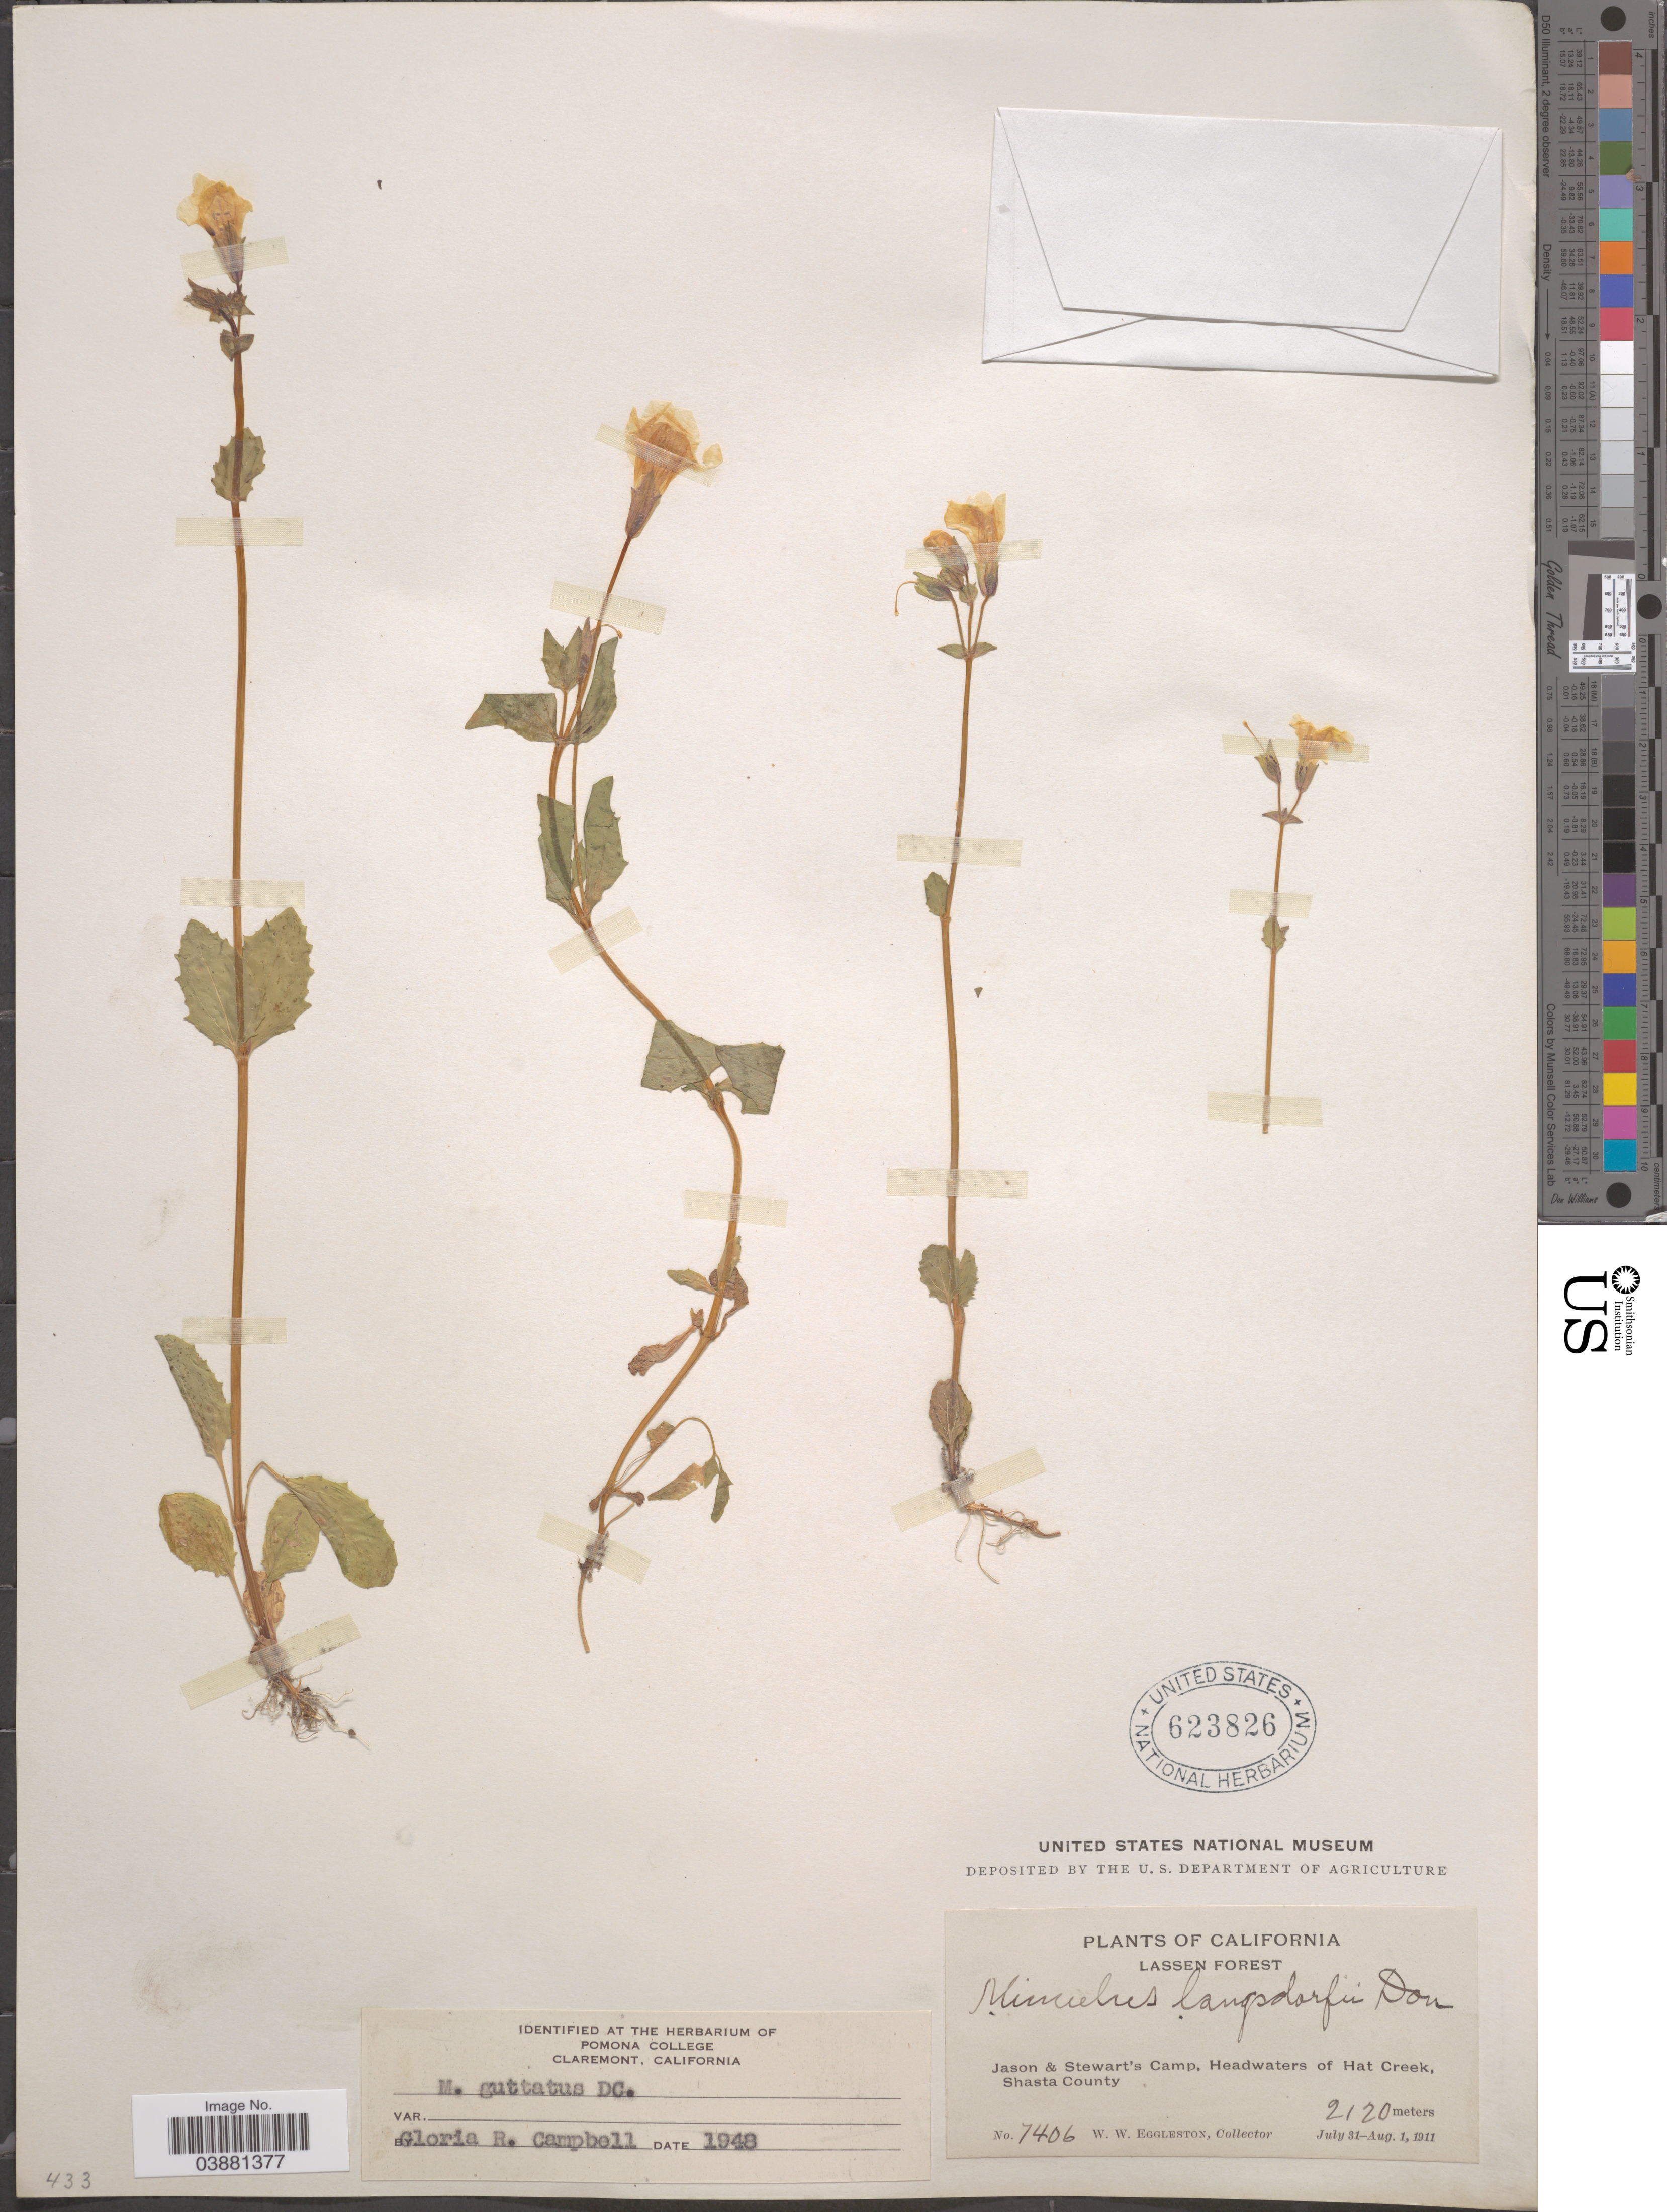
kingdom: Plantae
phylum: Tracheophyta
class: Magnoliopsida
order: Lamiales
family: Phrymaceae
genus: Mimulus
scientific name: Mimulus guttatus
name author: DC.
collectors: W. W. Eggleston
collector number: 7406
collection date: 1911-07-31/1911-08-01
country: United States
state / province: California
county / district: Shasta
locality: Lassen Forest. Jason & Stewart's Camp, Headwaters of Hat Creek, Shasta County.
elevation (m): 2120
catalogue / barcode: US 623826